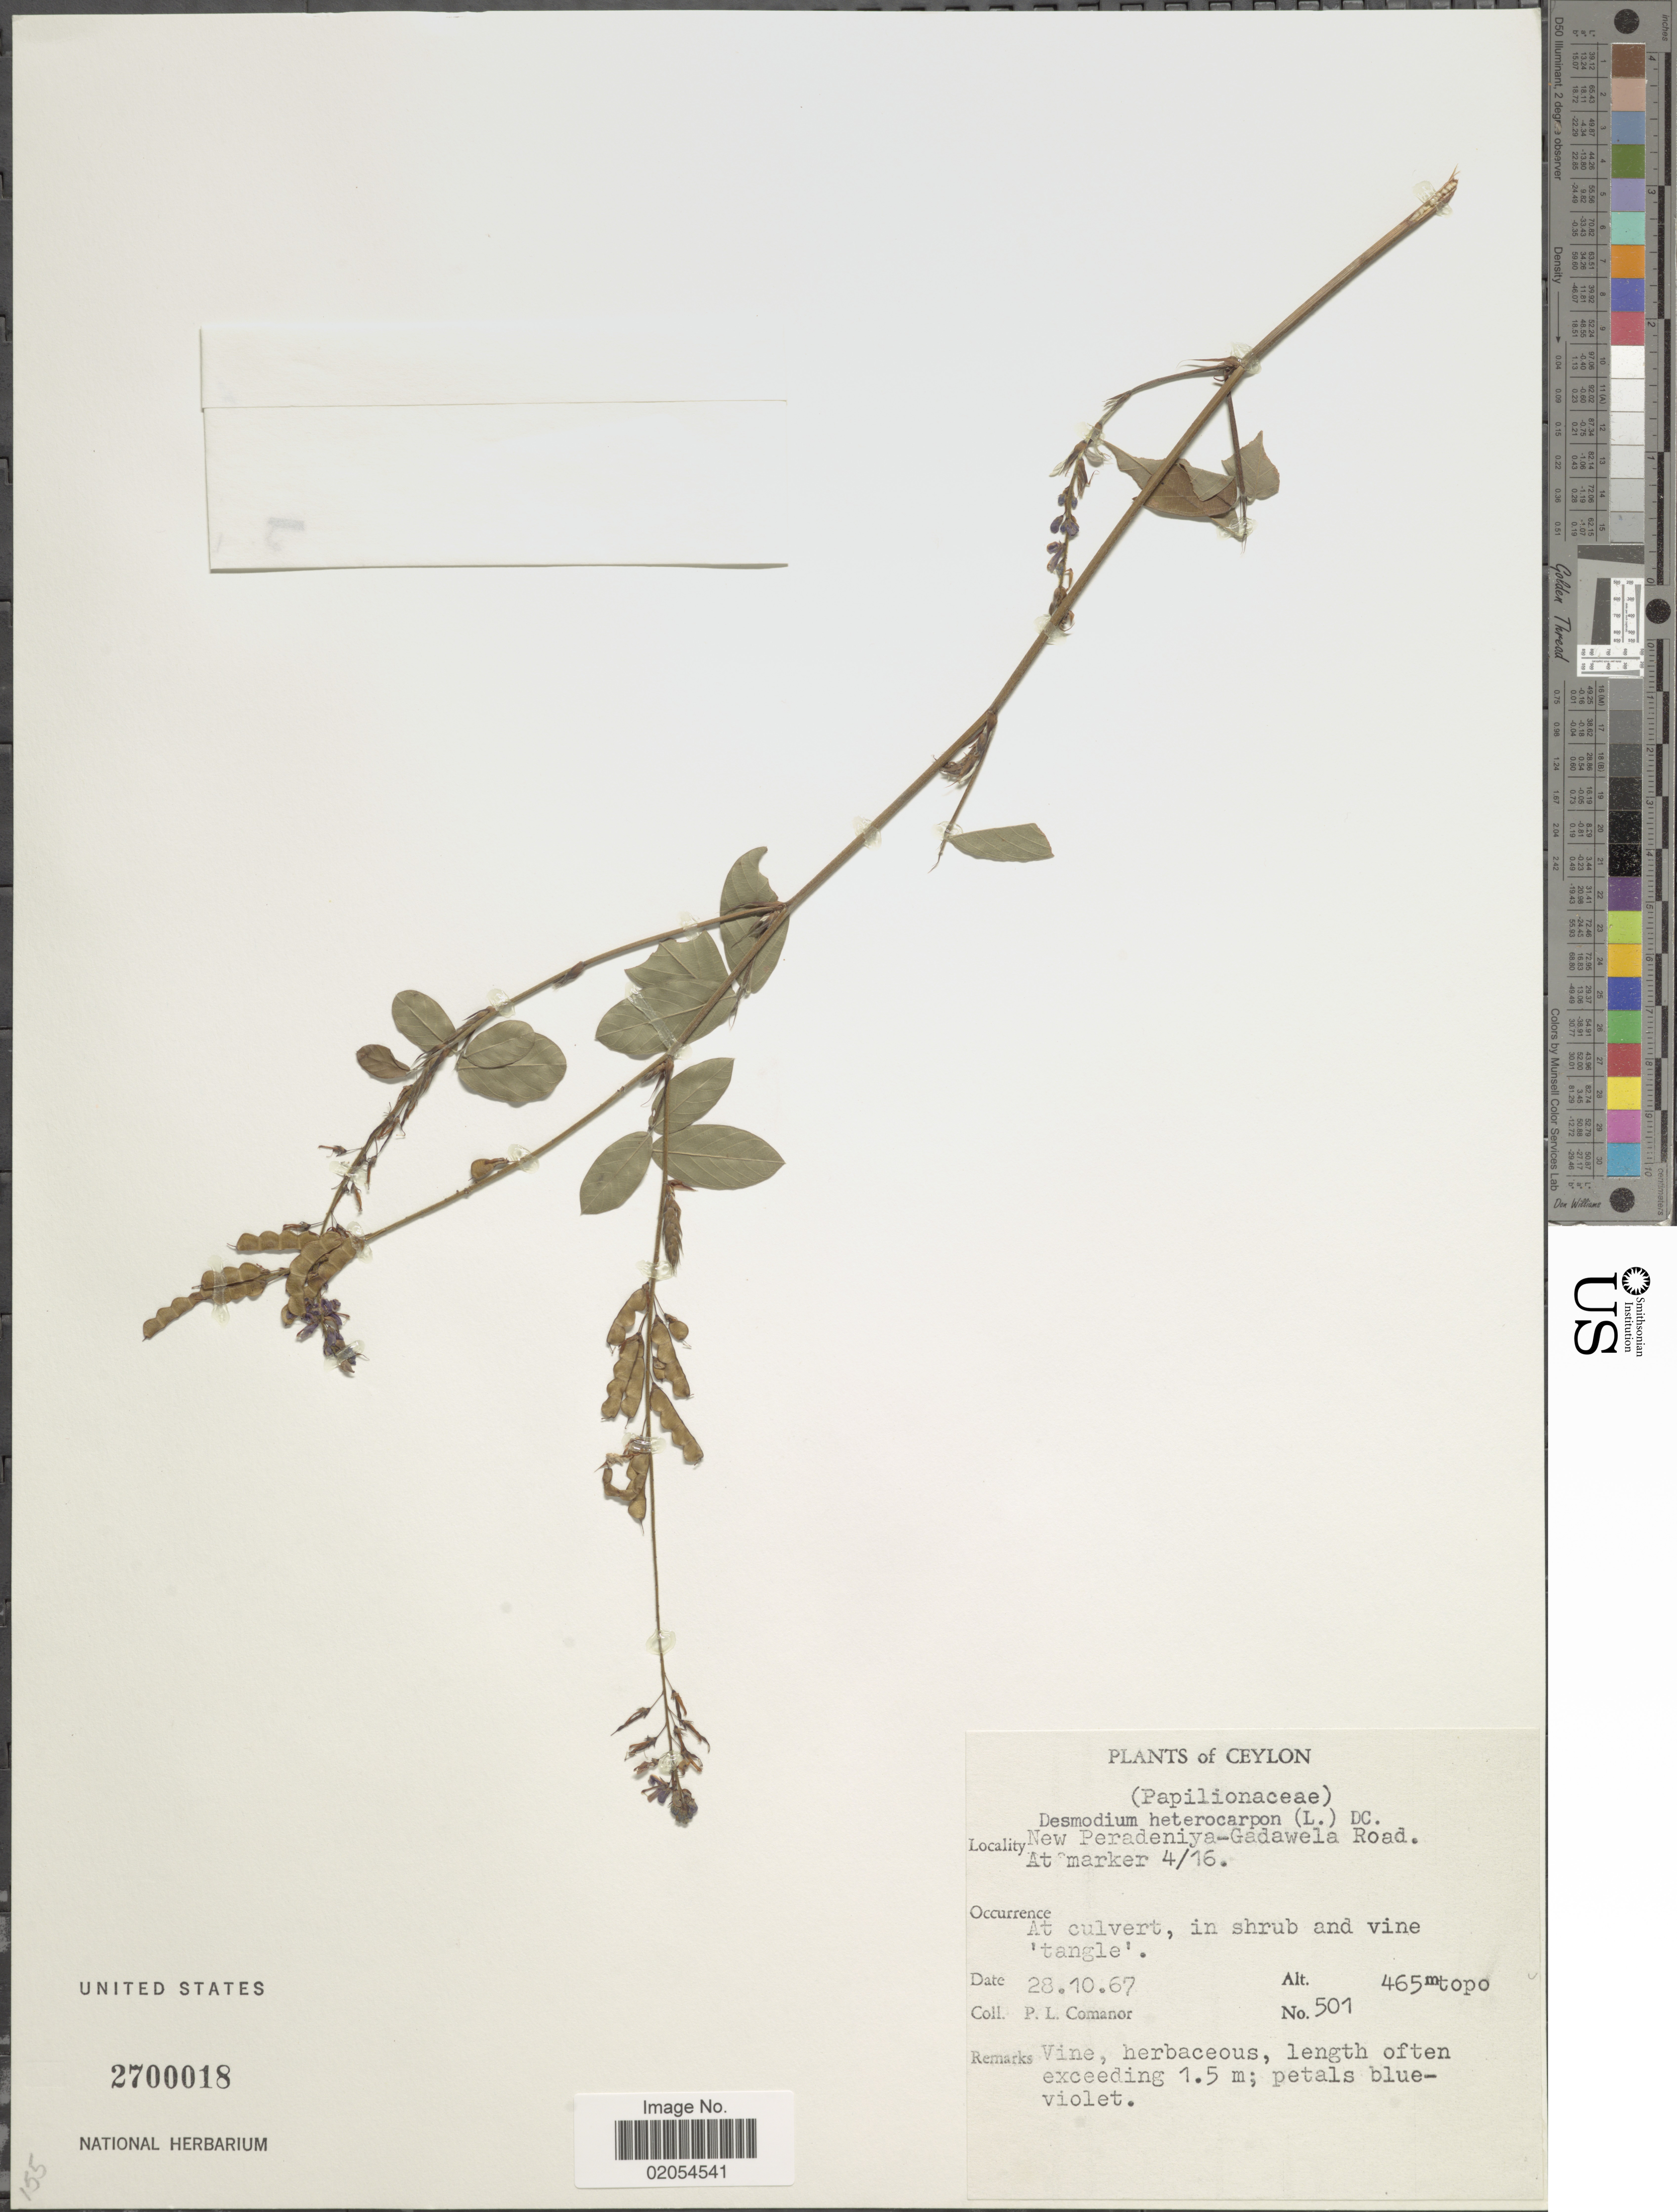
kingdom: Plantae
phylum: Tracheophyta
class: Magnoliopsida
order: Fabales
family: Fabaceae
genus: Grona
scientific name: Grona heterocarpos var. gymnocarpa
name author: (Schindl.) H. Ohashi & K. Ohashi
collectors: P. Comanor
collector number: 501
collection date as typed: Transcribed d/m/y: 28/10/67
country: Sri Lanka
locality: Ceylon, New Peradeniya-Gadawela Road, At Marker 4/16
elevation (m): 465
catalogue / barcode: US 2700018